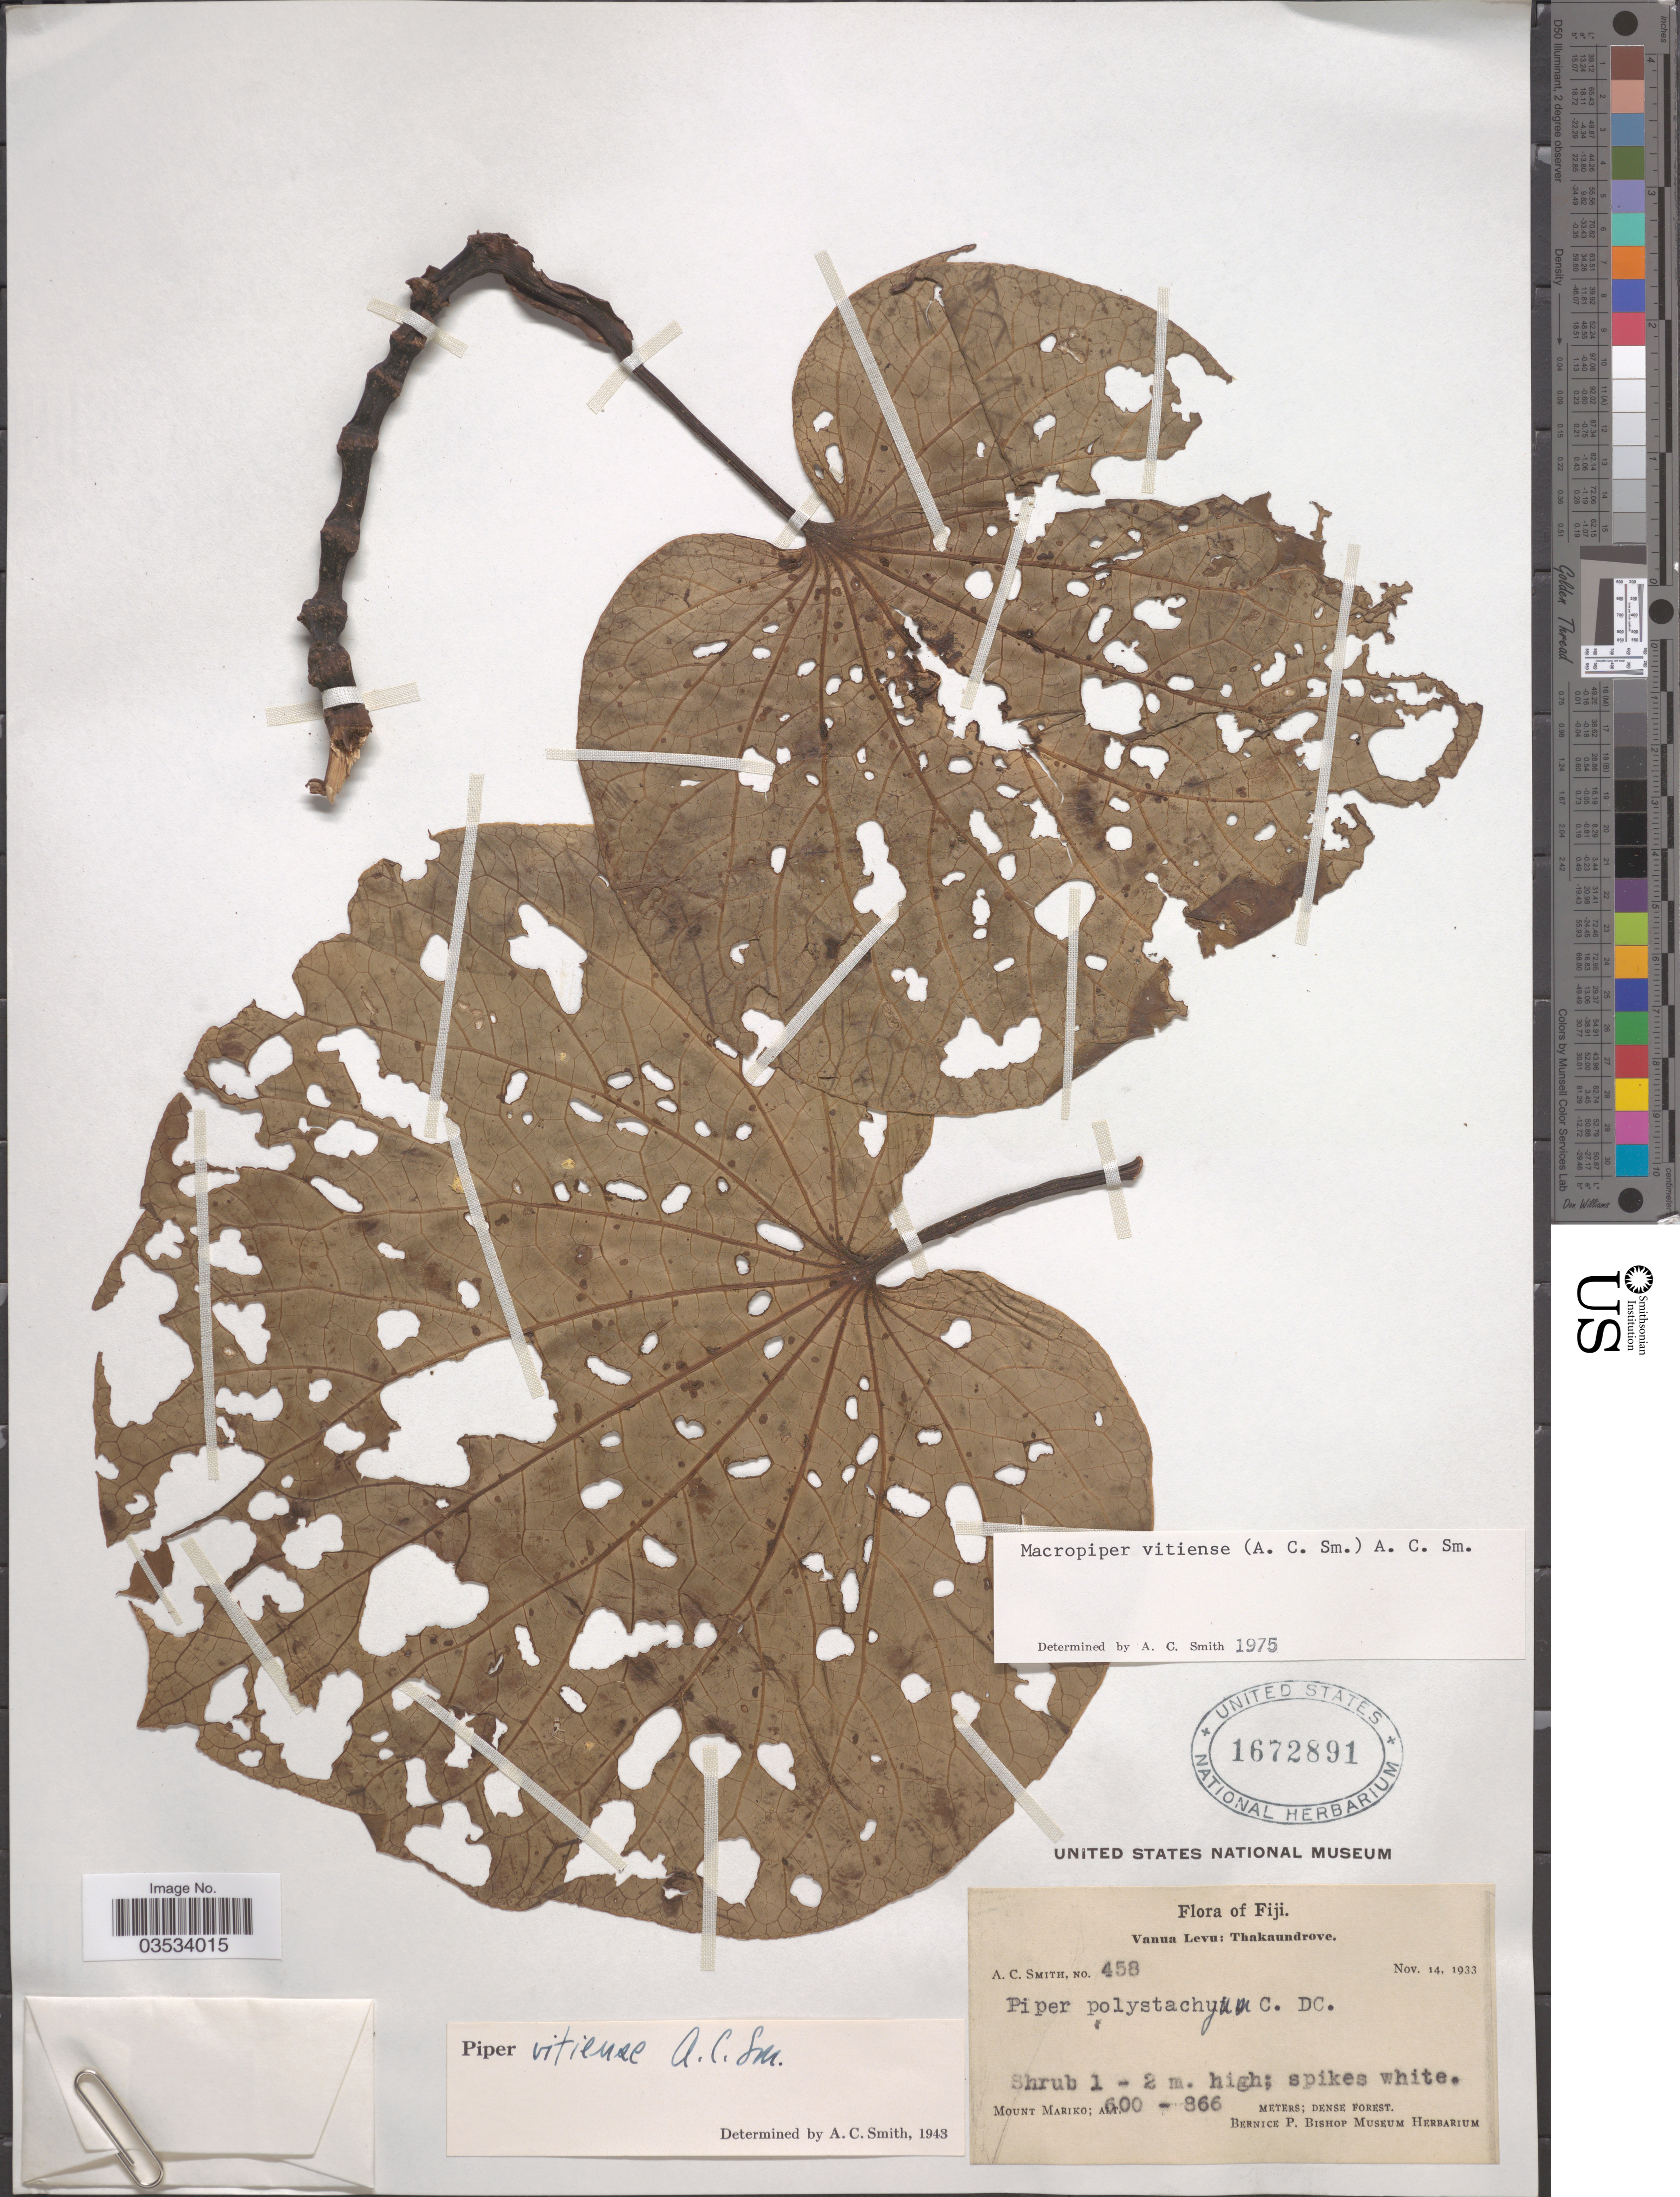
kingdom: Plantae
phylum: Tracheophyta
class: Magnoliopsida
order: Piperales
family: Piperaceae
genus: Piper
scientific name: Piper vitiense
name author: A.C. Sm.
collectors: A. C. Smith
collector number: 458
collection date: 1933-11-14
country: Fiji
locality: Vanua Levu: Thakaundrove. Mount Mariko.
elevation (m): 600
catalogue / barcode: US 1672891